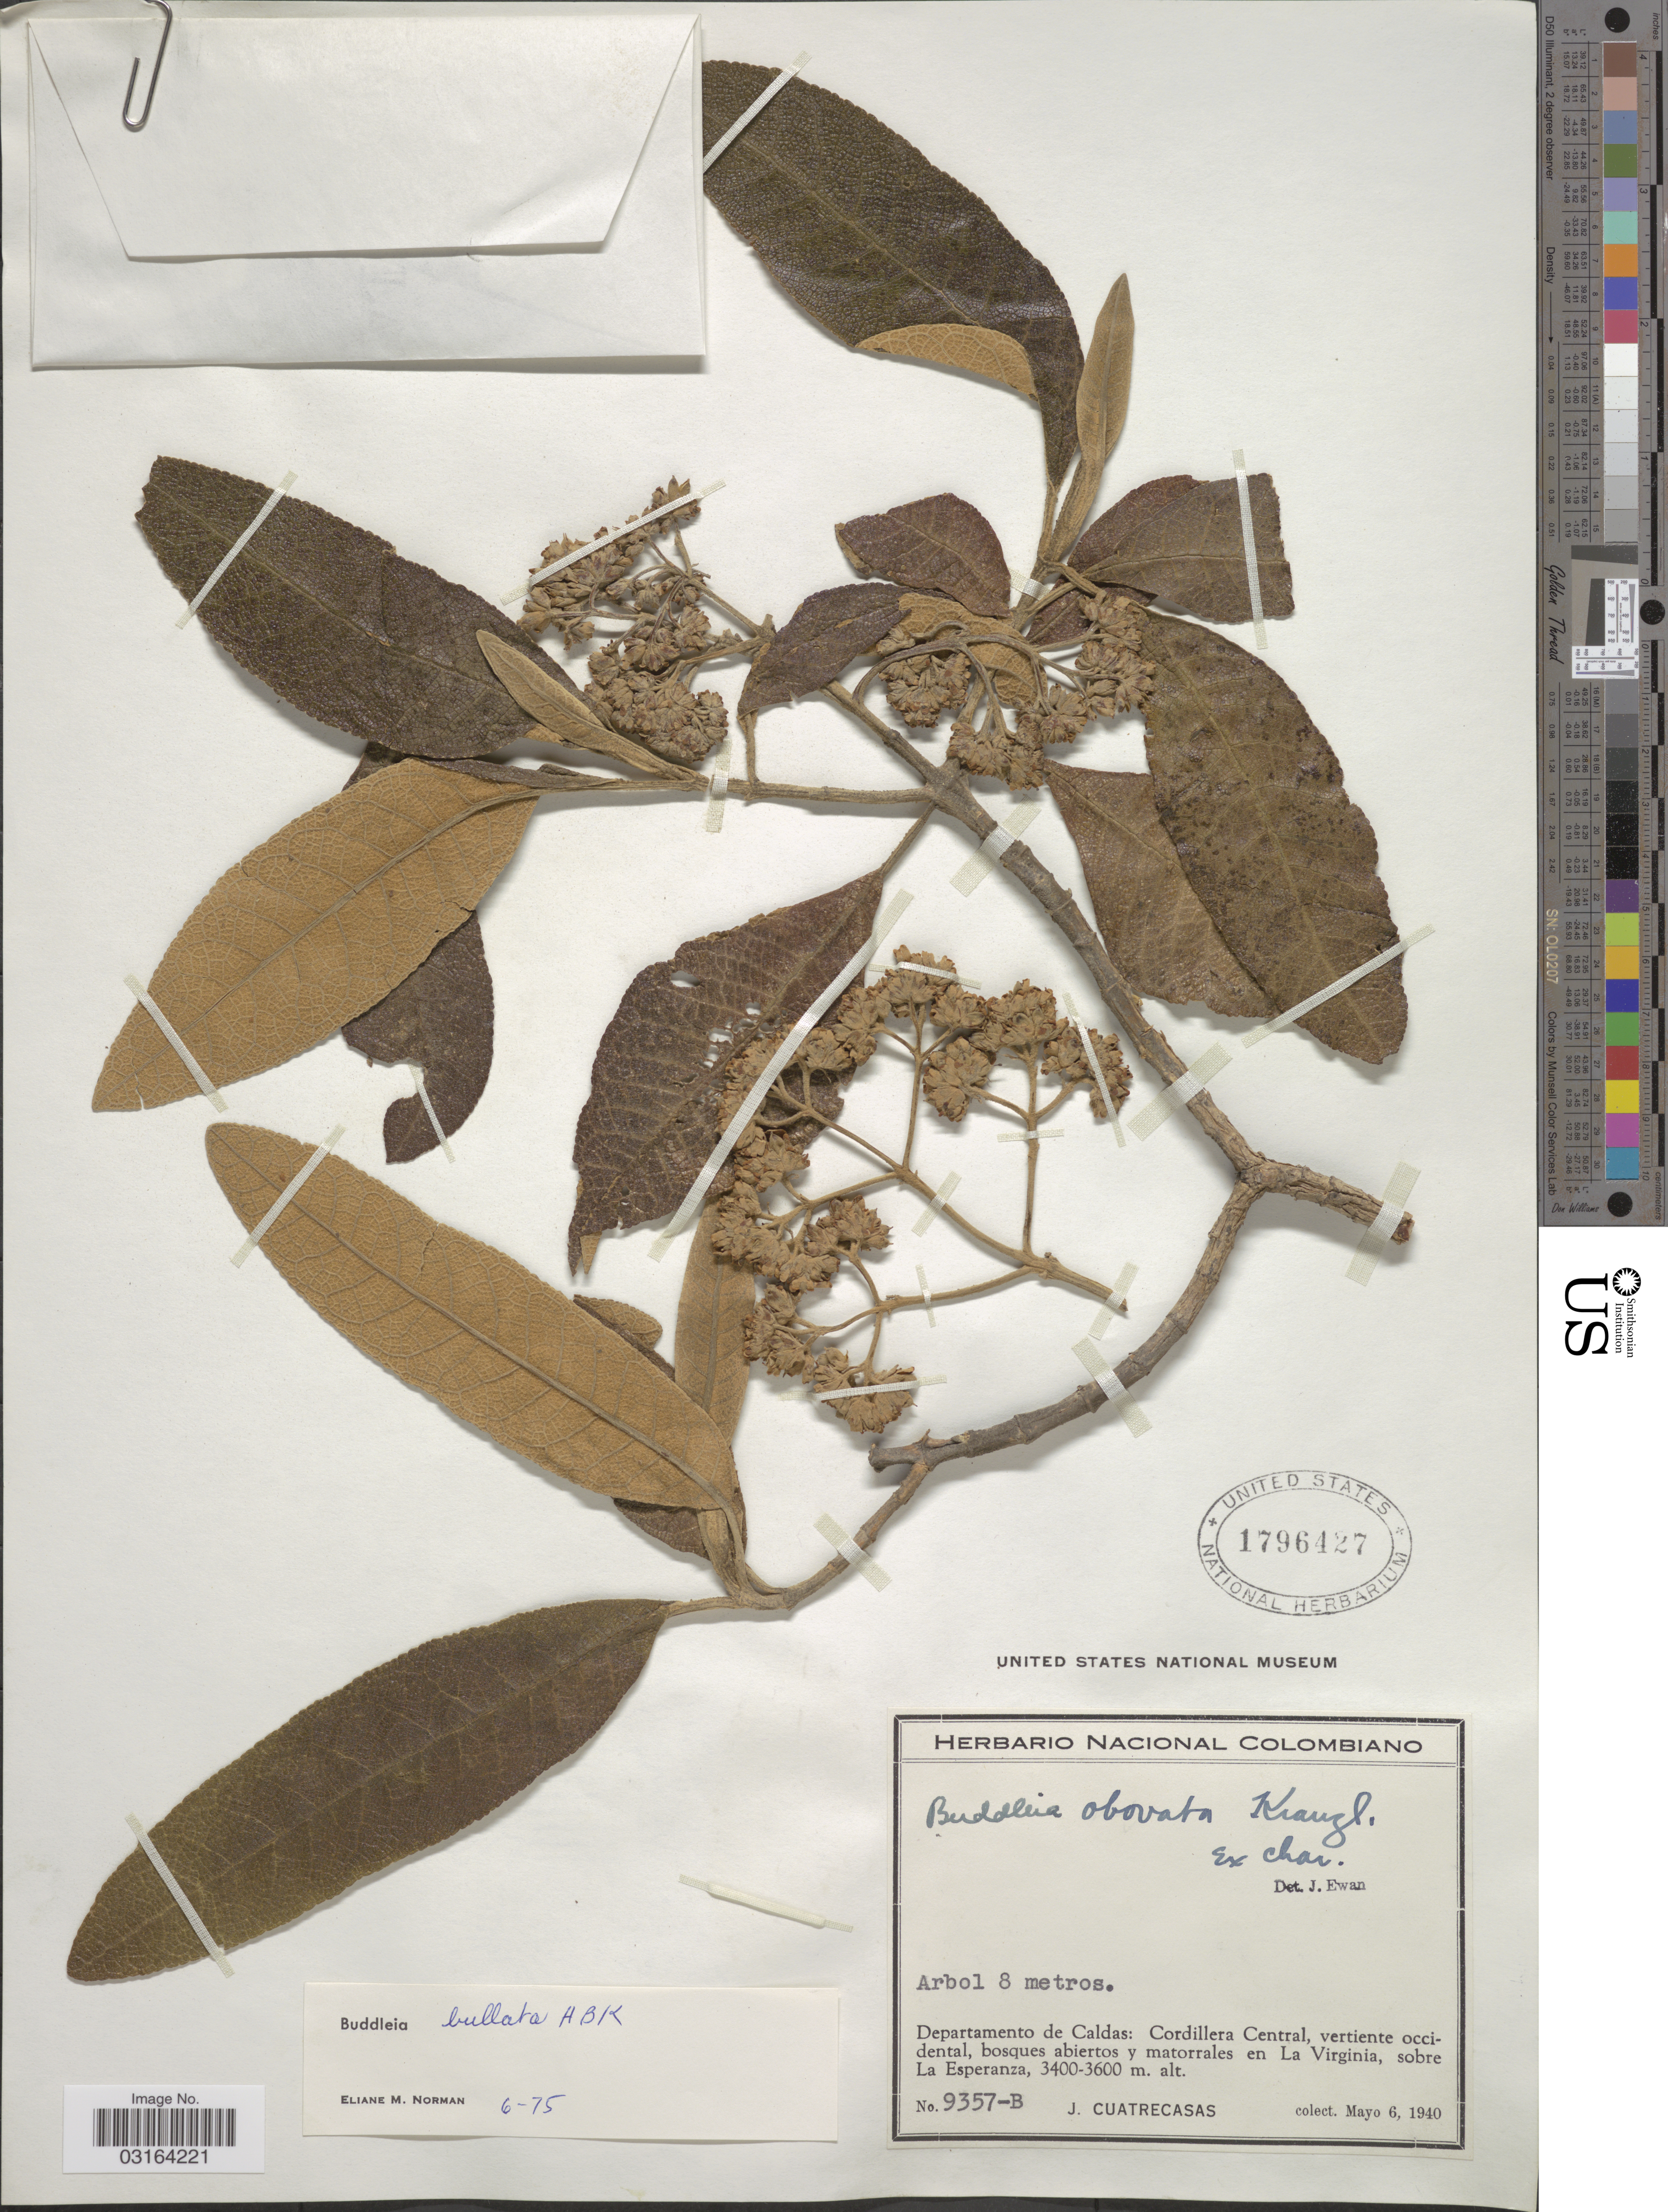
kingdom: Plantae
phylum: Tracheophyta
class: Magnoliopsida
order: Lamiales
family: Scrophulariaceae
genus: Buddleja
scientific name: Buddleja bullata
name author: Kunth in Humb. & et al.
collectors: J. Cuatrecasas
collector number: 9357-B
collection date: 1940-05-06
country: Colombia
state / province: Caldas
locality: Departamento de Caldas: Cordillera Central, vertiente occidental, bosques abiertos y matorrales en La Virginia, sobre La Esperanza.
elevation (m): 3400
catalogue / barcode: US 1796427